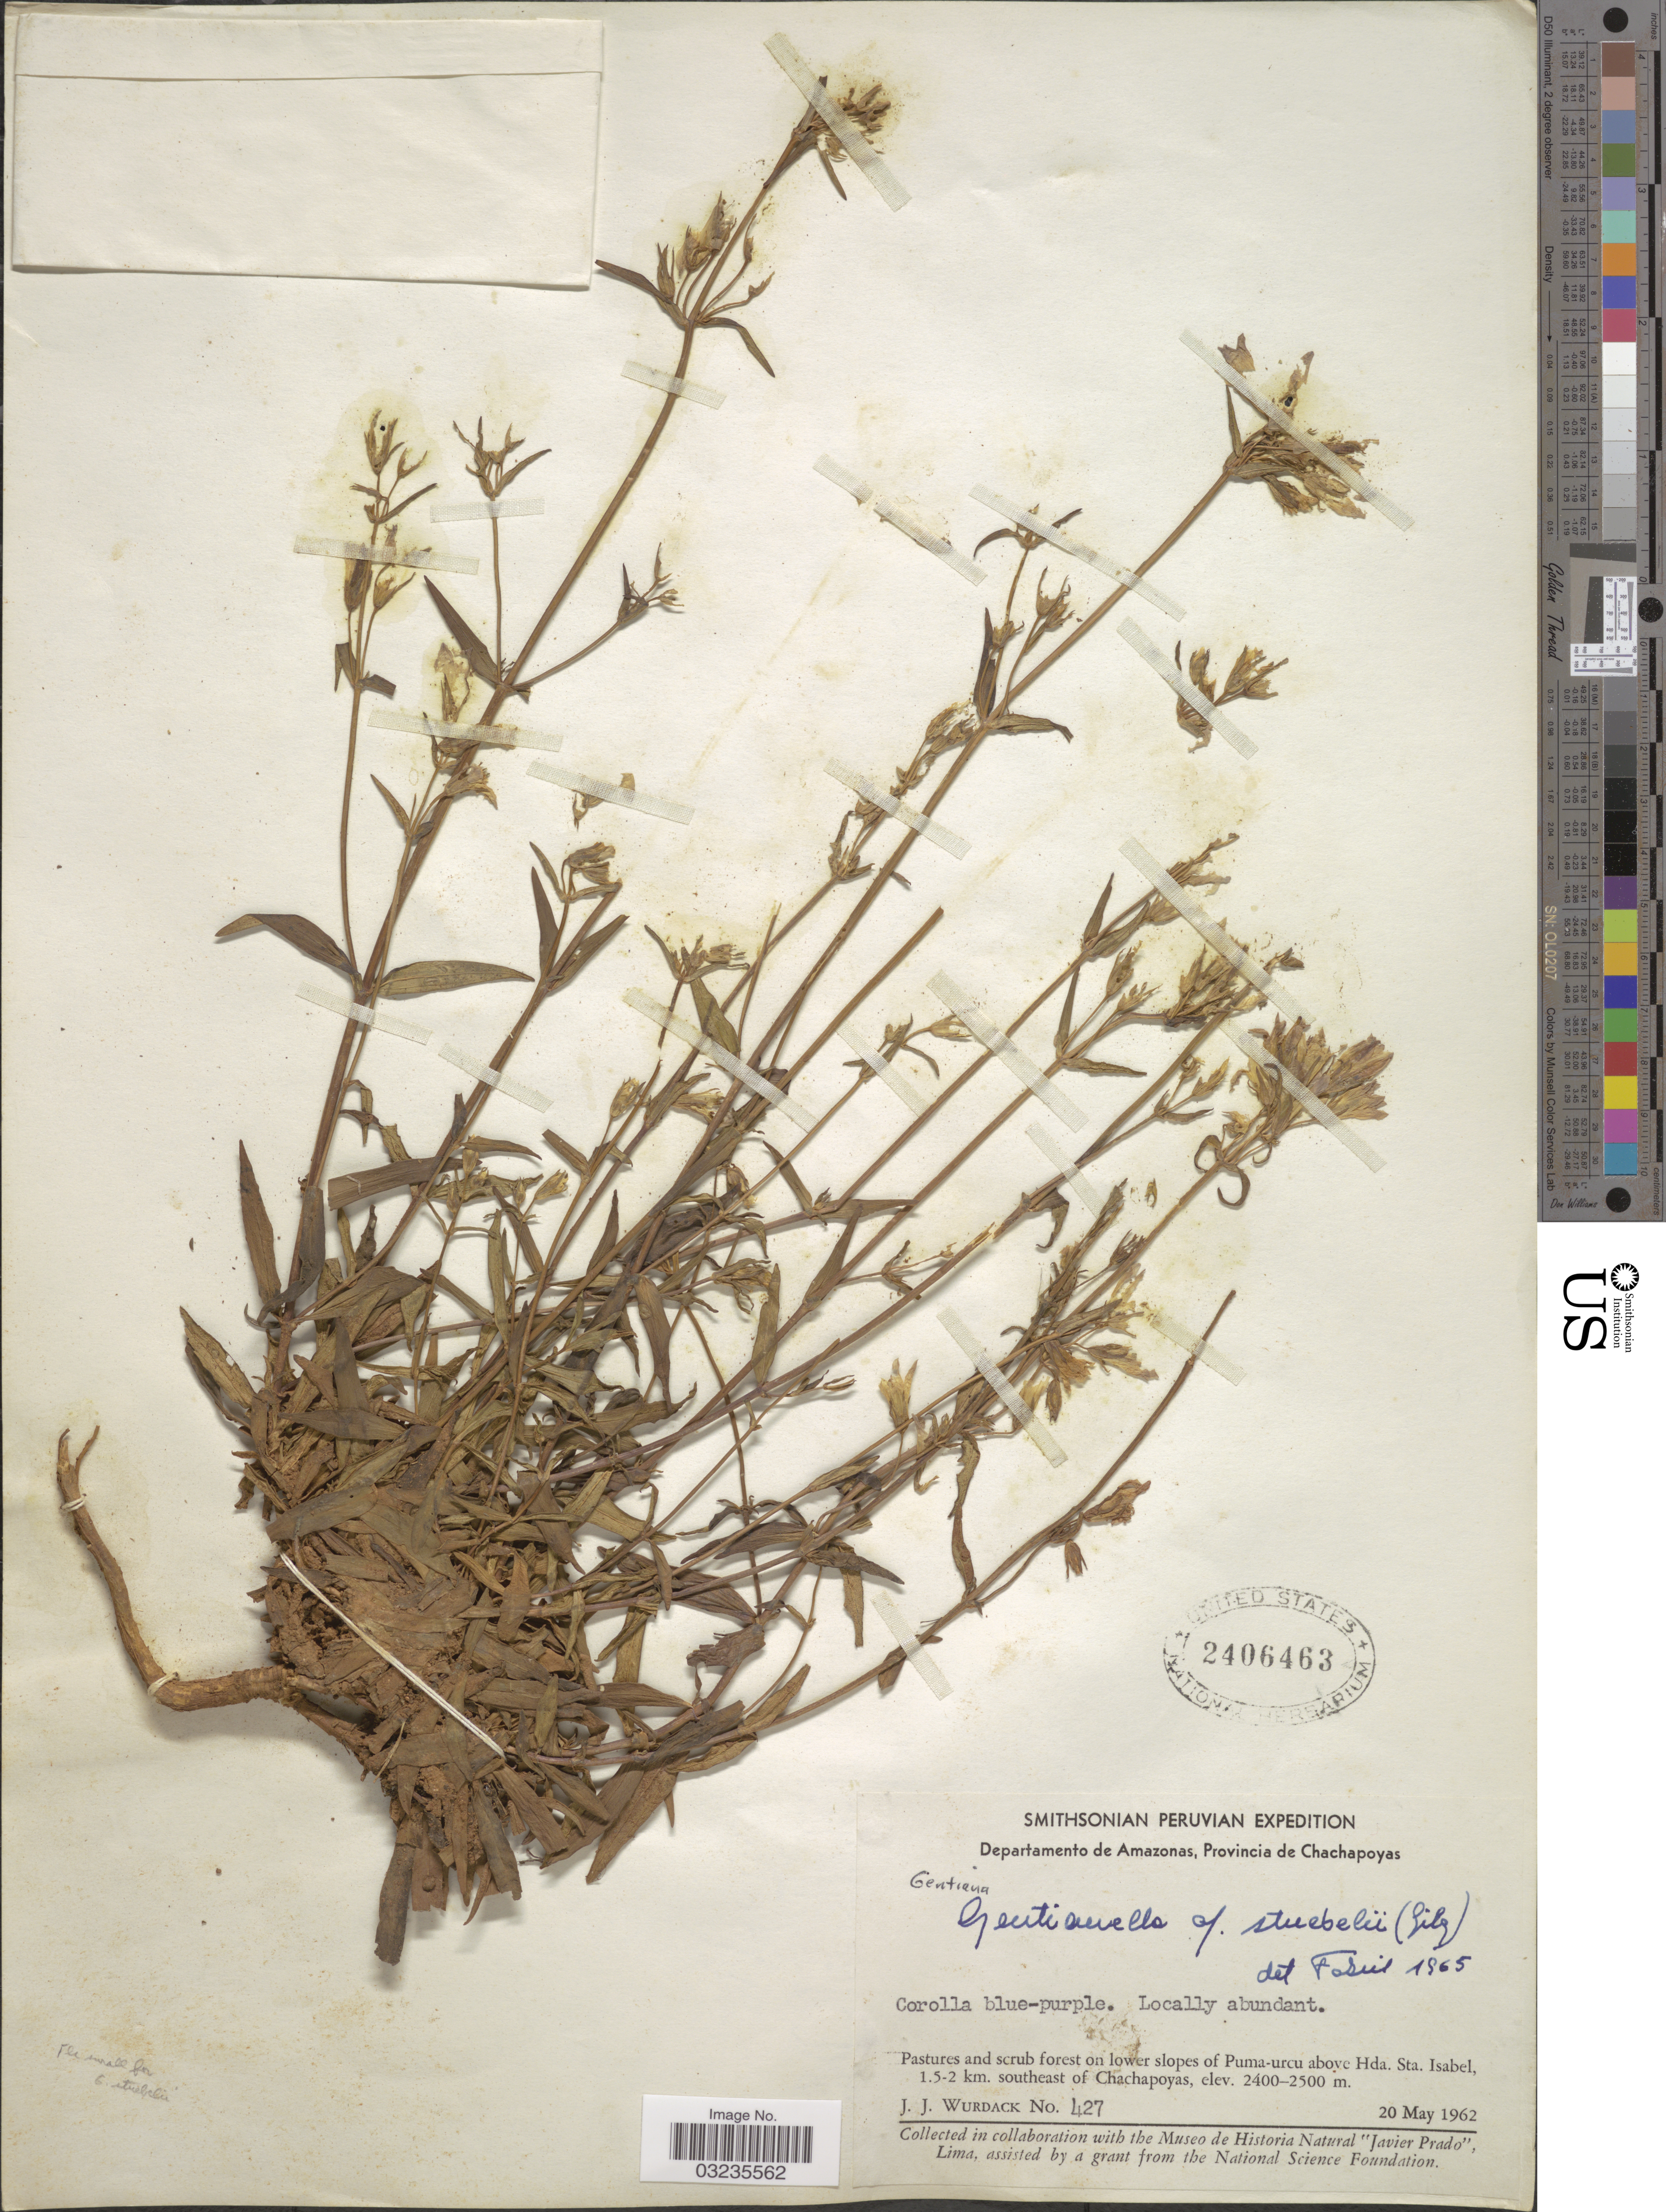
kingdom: Plantae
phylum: Tracheophyta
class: Magnoliopsida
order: Gentianales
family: Gentianaceae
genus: Gentiana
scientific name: Gentiana stuebelii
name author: Gilg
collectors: J. J. Wurdack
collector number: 427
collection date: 1962-05-20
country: Peru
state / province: Amazonas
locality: Departamento de Amazonas, Provincia de Chachapoyas. Pastures and scrub forest on lower slopes of Puma-urcu above Hda. Sta. Isabel, 1.5-2 km. southeast of Chachapoyas.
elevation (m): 2400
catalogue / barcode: US 2406463